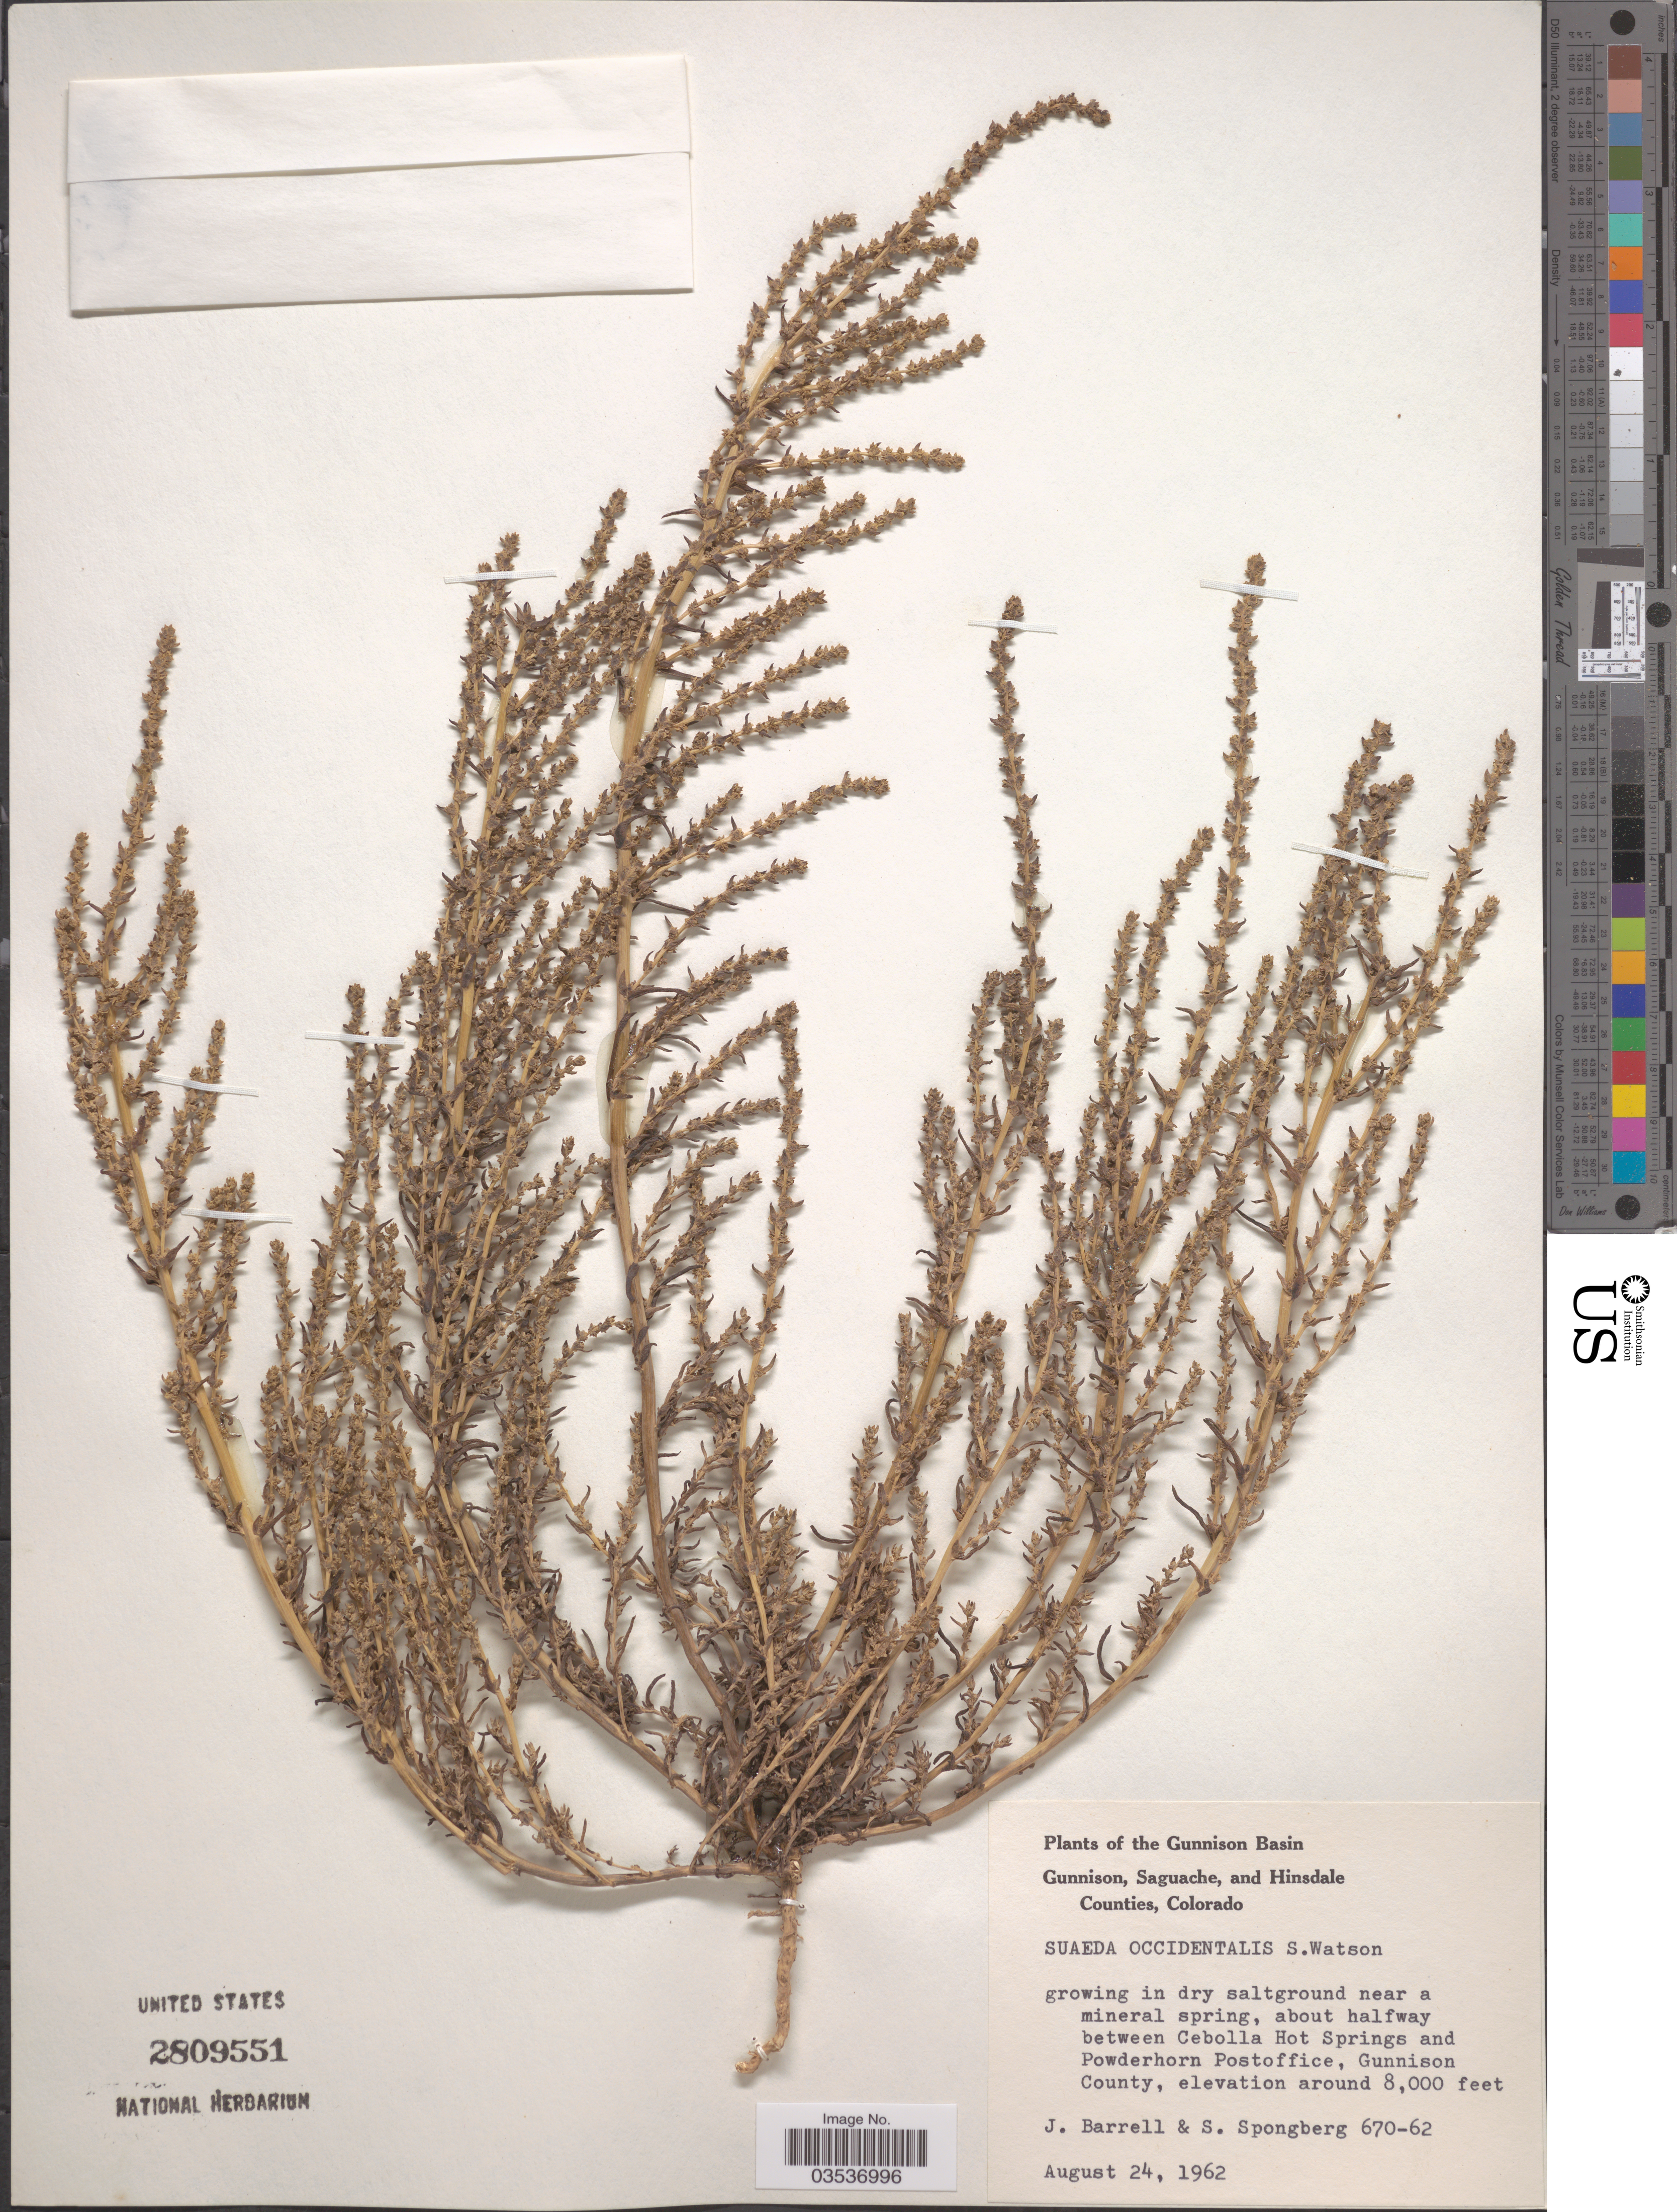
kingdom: Plantae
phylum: Tracheophyta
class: Magnoliopsida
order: Caryophyllales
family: Amaranthaceae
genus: Suaeda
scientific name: Suaeda occidentalis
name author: (S. Watson) S. Watson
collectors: J. Barrell & S. A.Spongberg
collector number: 670-62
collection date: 1962-08-24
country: United States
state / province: Colorado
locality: Gunnison Basin. Near a mineral spring, about halfway between Cebolla Hot Springs and Powderhorn Postoffice, Gunnison County.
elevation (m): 2438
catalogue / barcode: US 2809551